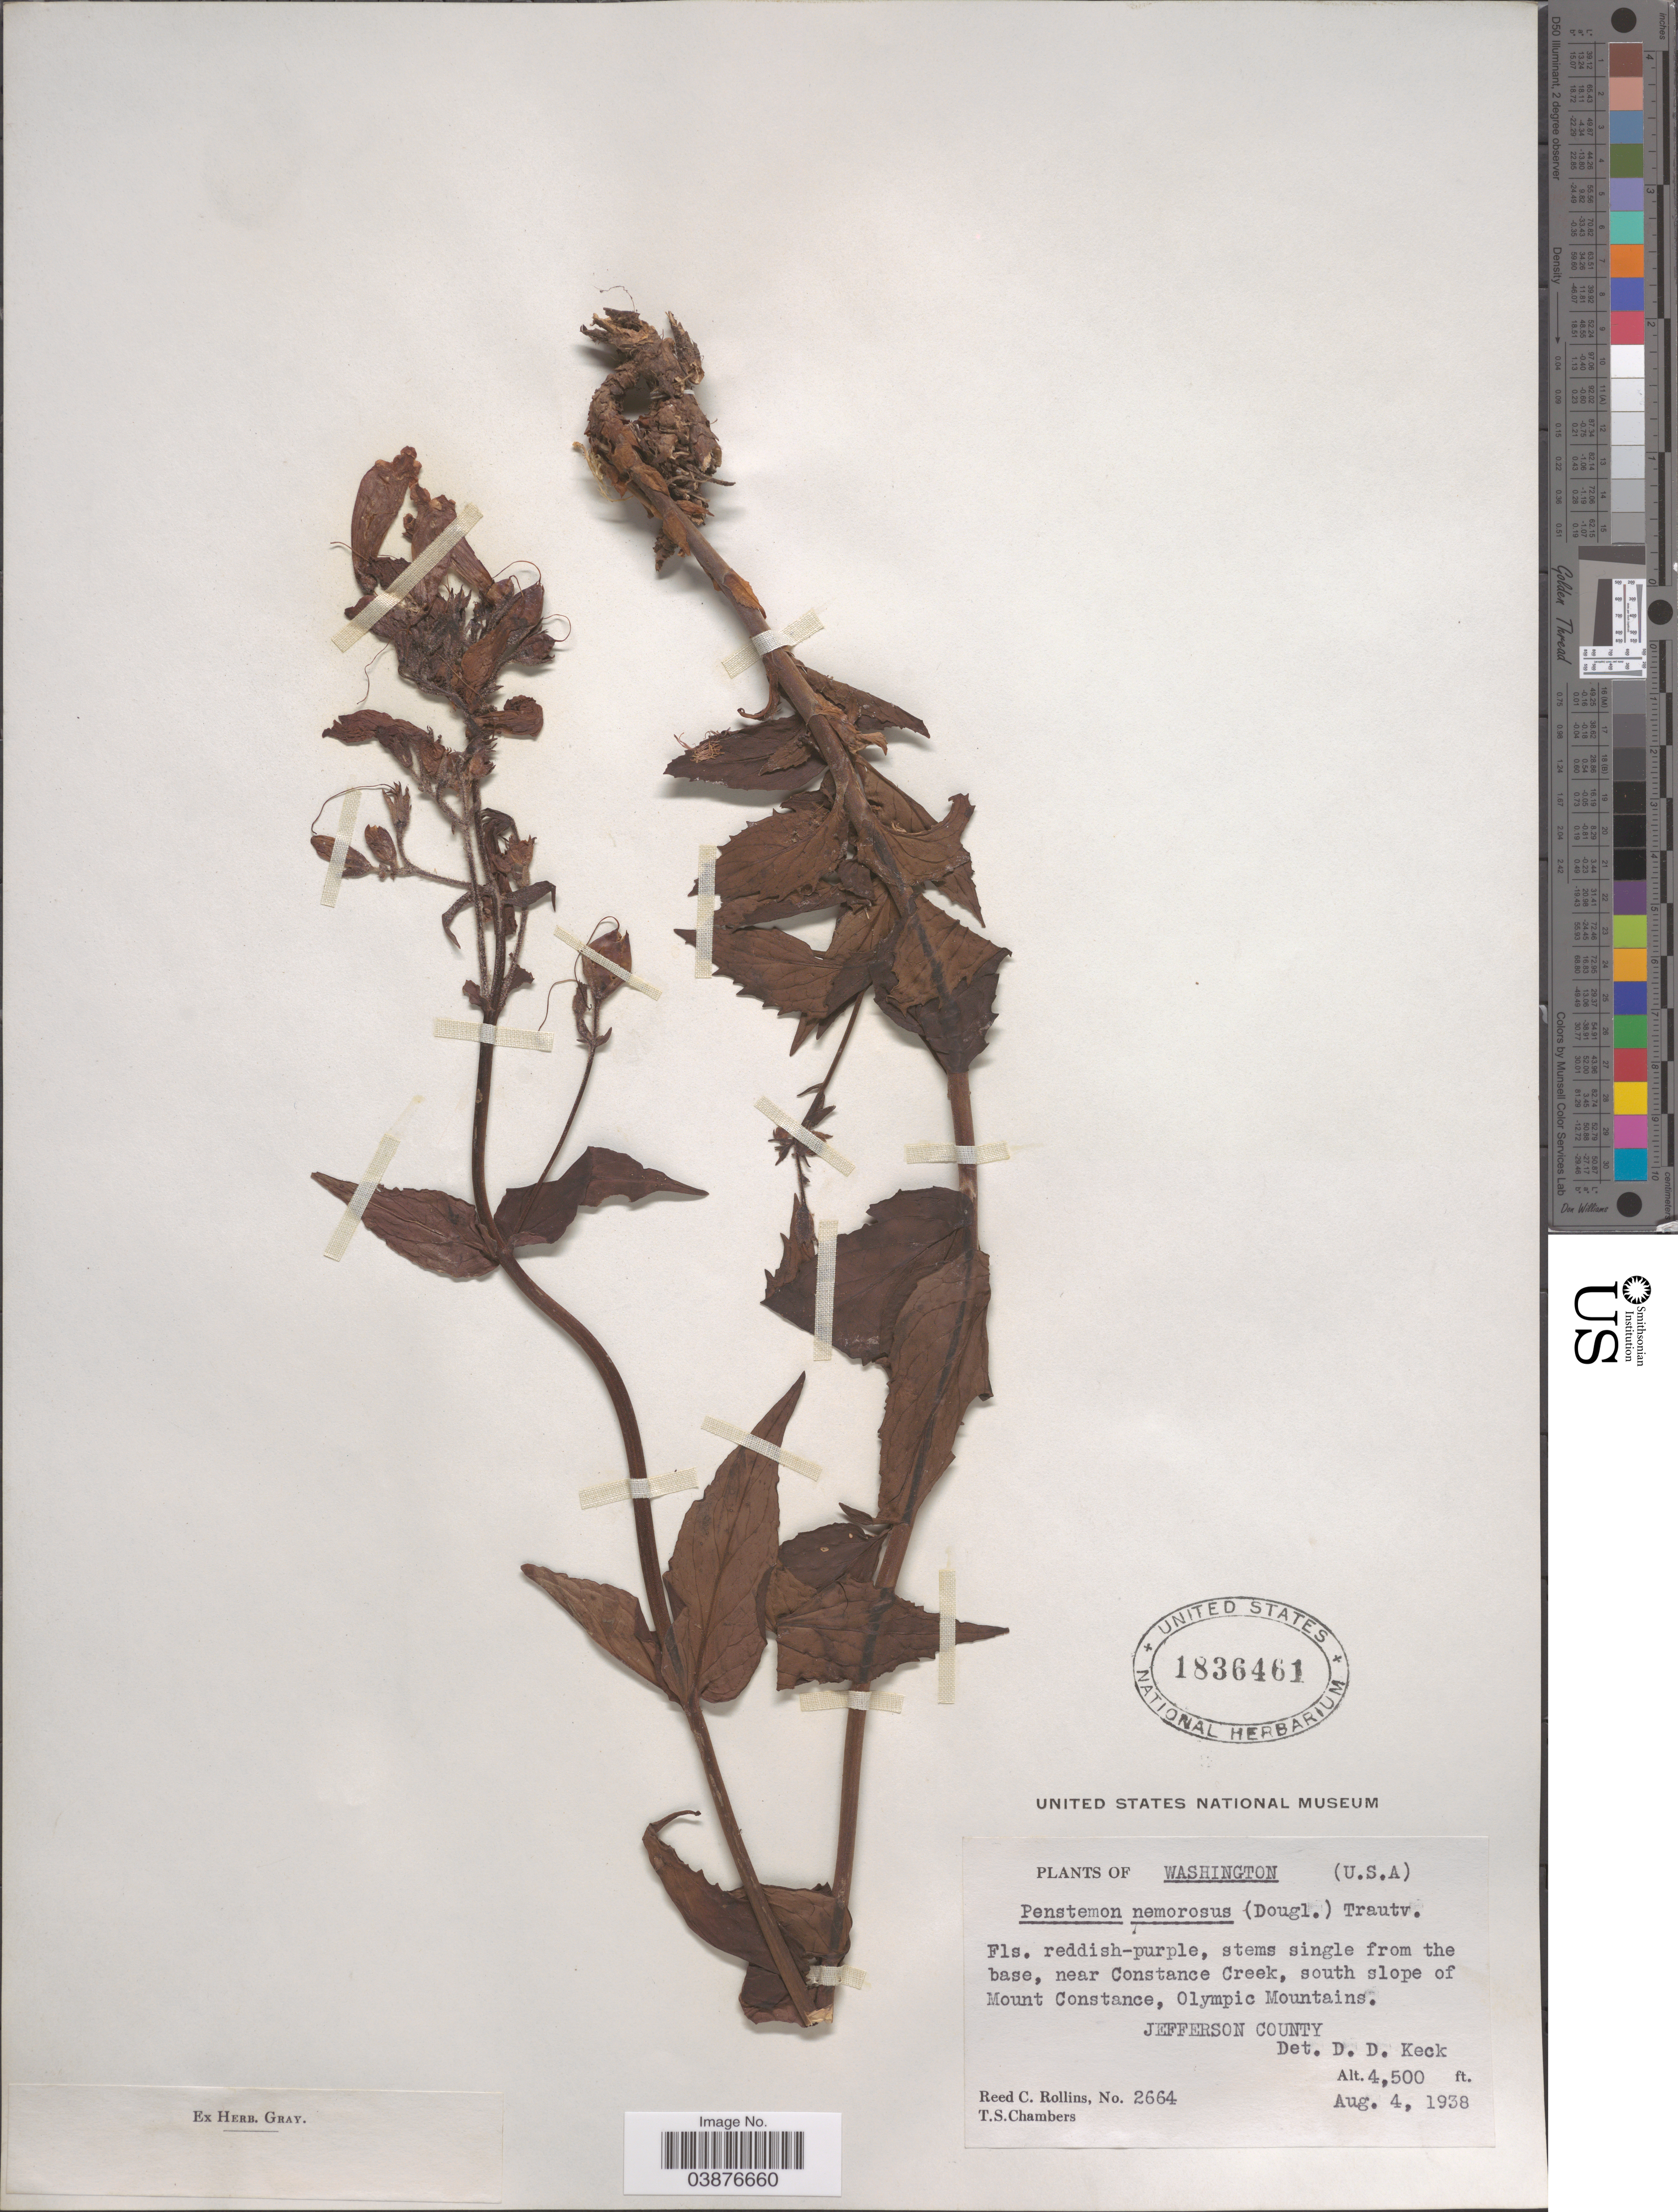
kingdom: Plantae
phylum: Tracheophyta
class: Magnoliopsida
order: Lamiales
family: Plantaginaceae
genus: Penstemon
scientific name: Penstemon nemorosus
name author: (Douglas ex Lindl.) Trautv.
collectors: R. C. Rollins & T. Chambers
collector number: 2664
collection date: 1938-08-04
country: United States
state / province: Washington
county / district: Jefferson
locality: Near Constance Creek, south slope of Mount Constance, Olympic Mountains. Jefferson County.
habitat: near creek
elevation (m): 1372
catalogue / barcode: US 1836461